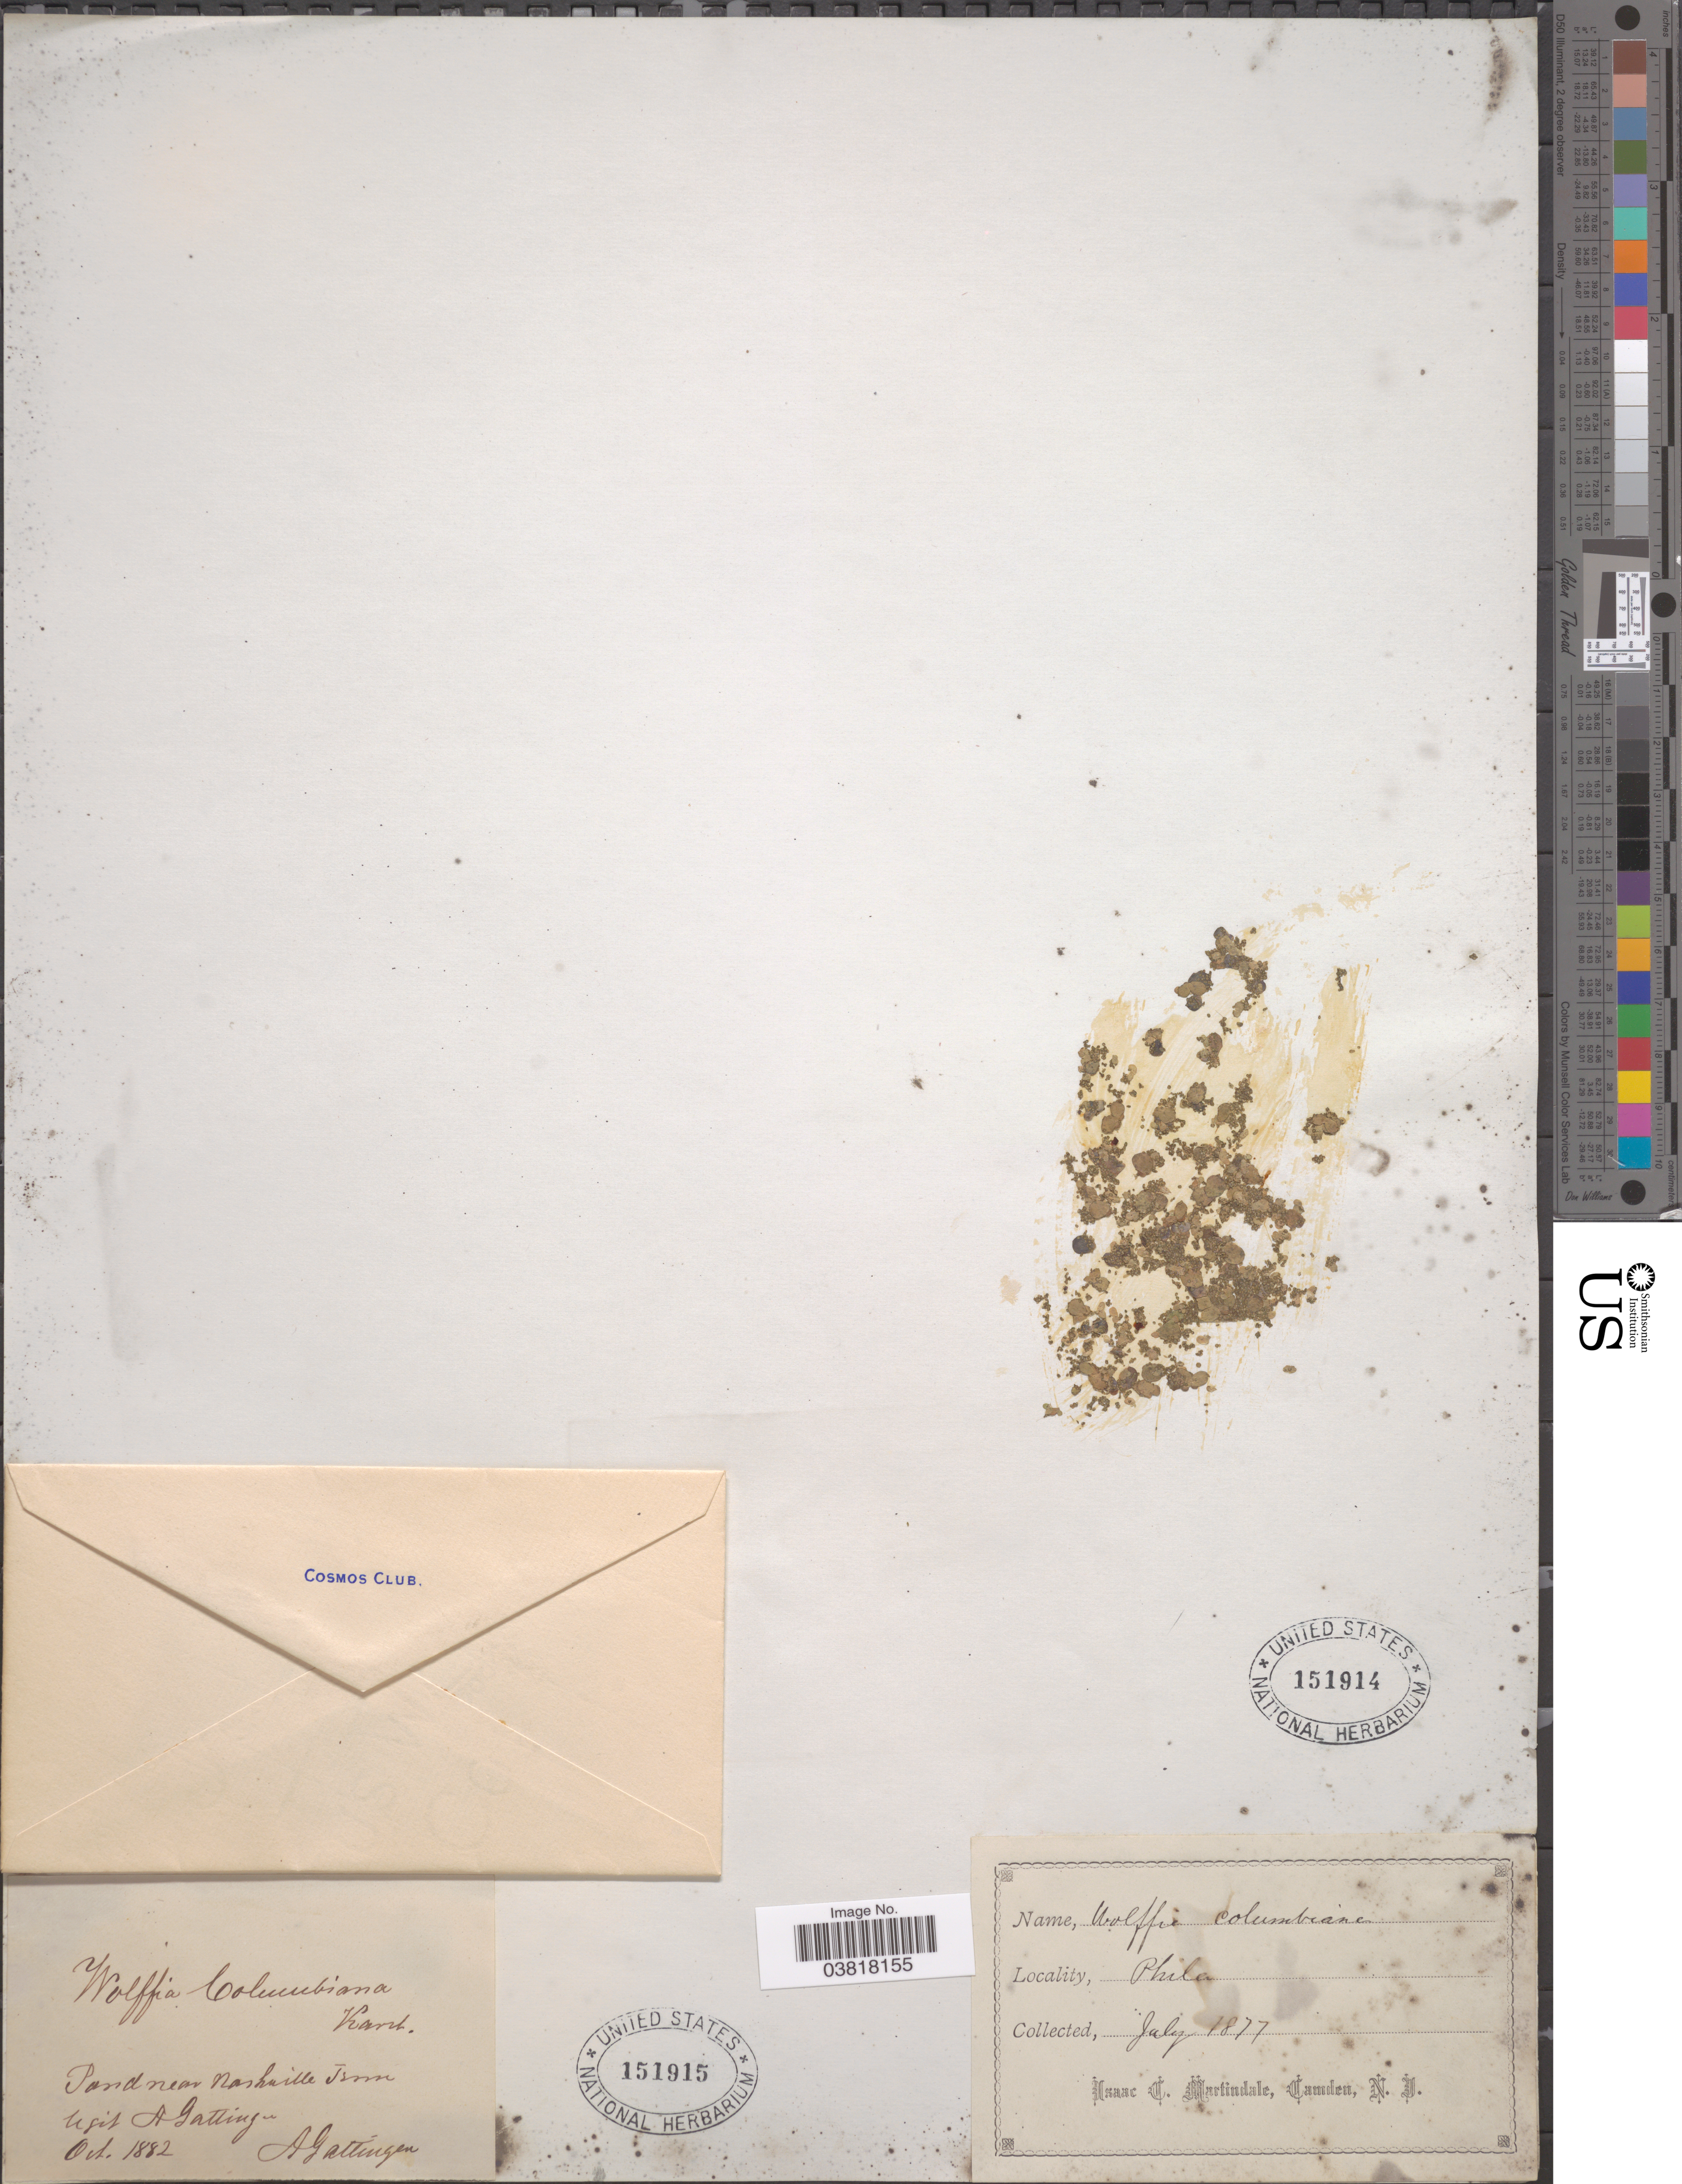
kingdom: Plantae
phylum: Tracheophyta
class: Liliopsida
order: Alismatales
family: Araceae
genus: Wolffia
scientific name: Wolffia columbiana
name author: H. Karst.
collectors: A. Gattinger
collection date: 1882-10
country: United States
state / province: Tennessee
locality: Pond near Nashville.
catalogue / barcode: US 151915